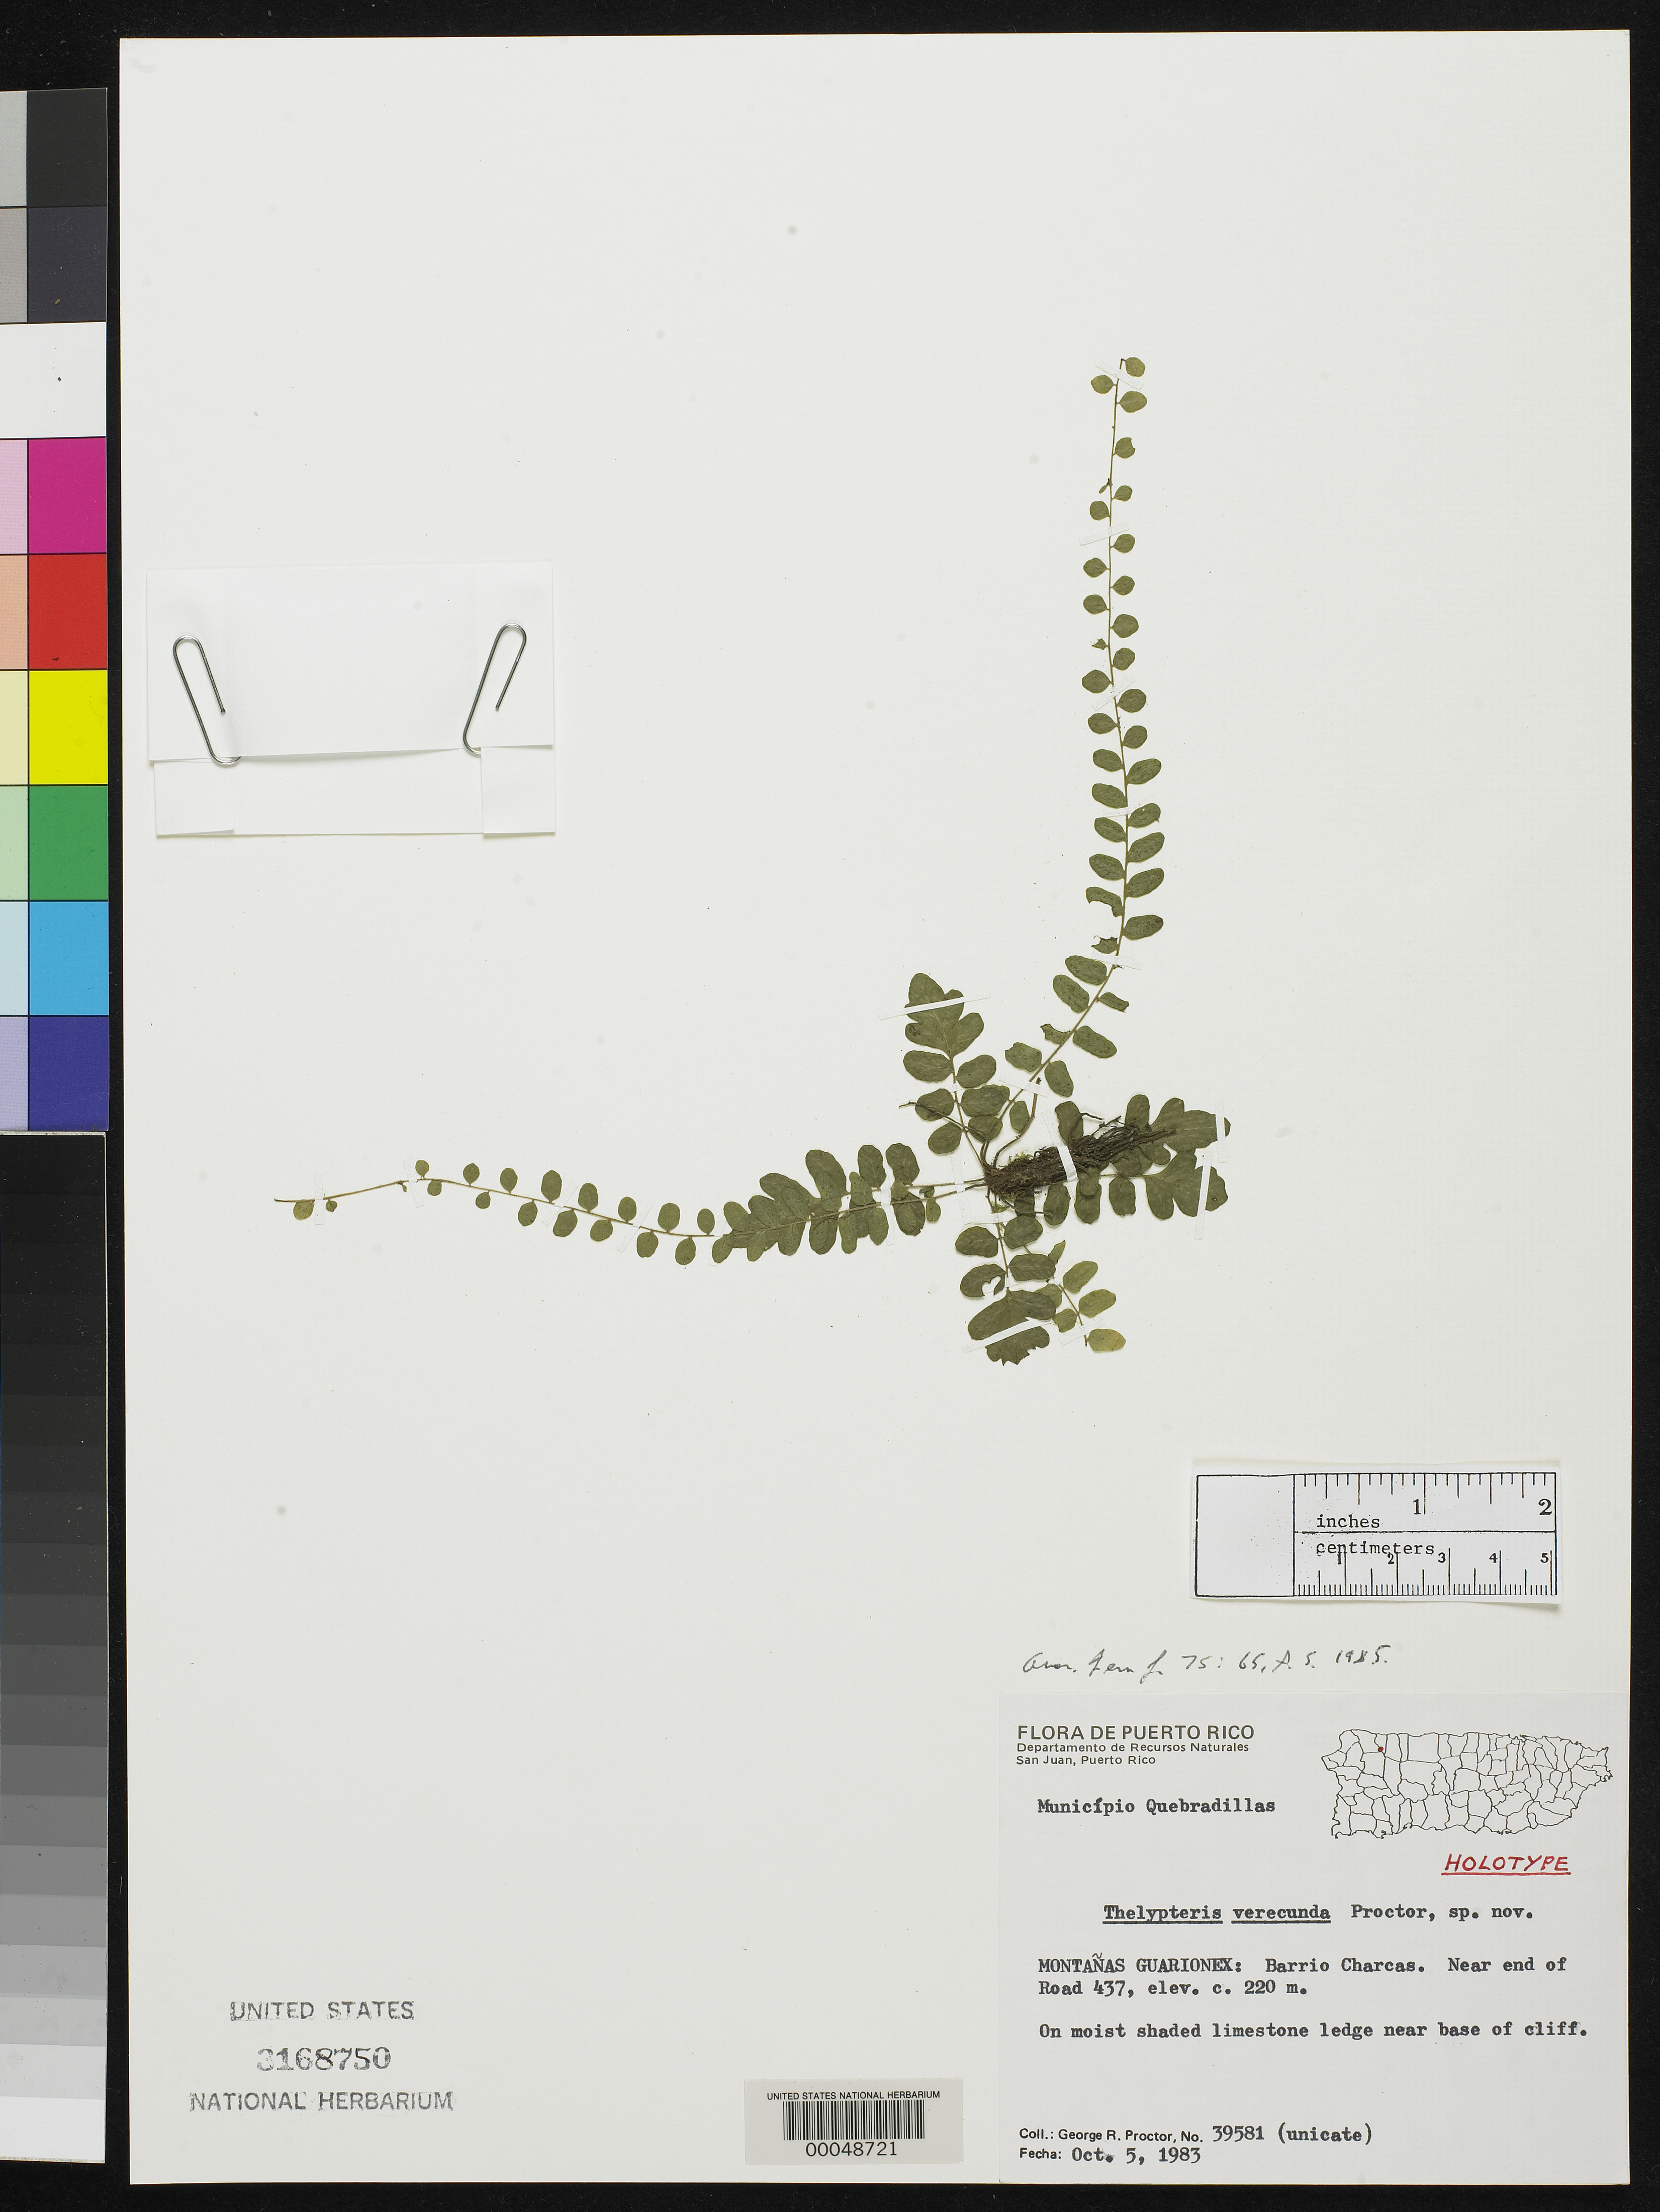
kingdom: Plantae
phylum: Tracheophyta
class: Polypodiopsida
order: Polypodiales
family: Thelypteridaceae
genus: Thelypteris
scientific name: Thelypteris verecunda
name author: Proctor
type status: Holotype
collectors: G. R. Proctor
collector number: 39581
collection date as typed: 05 Oct 1983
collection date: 1983-10-05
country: Puerto Rico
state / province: Quebradillas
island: Greater Antilles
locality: Montanas Guarionex, barrio Charcas near end of road 437.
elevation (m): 220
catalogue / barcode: US 3168750